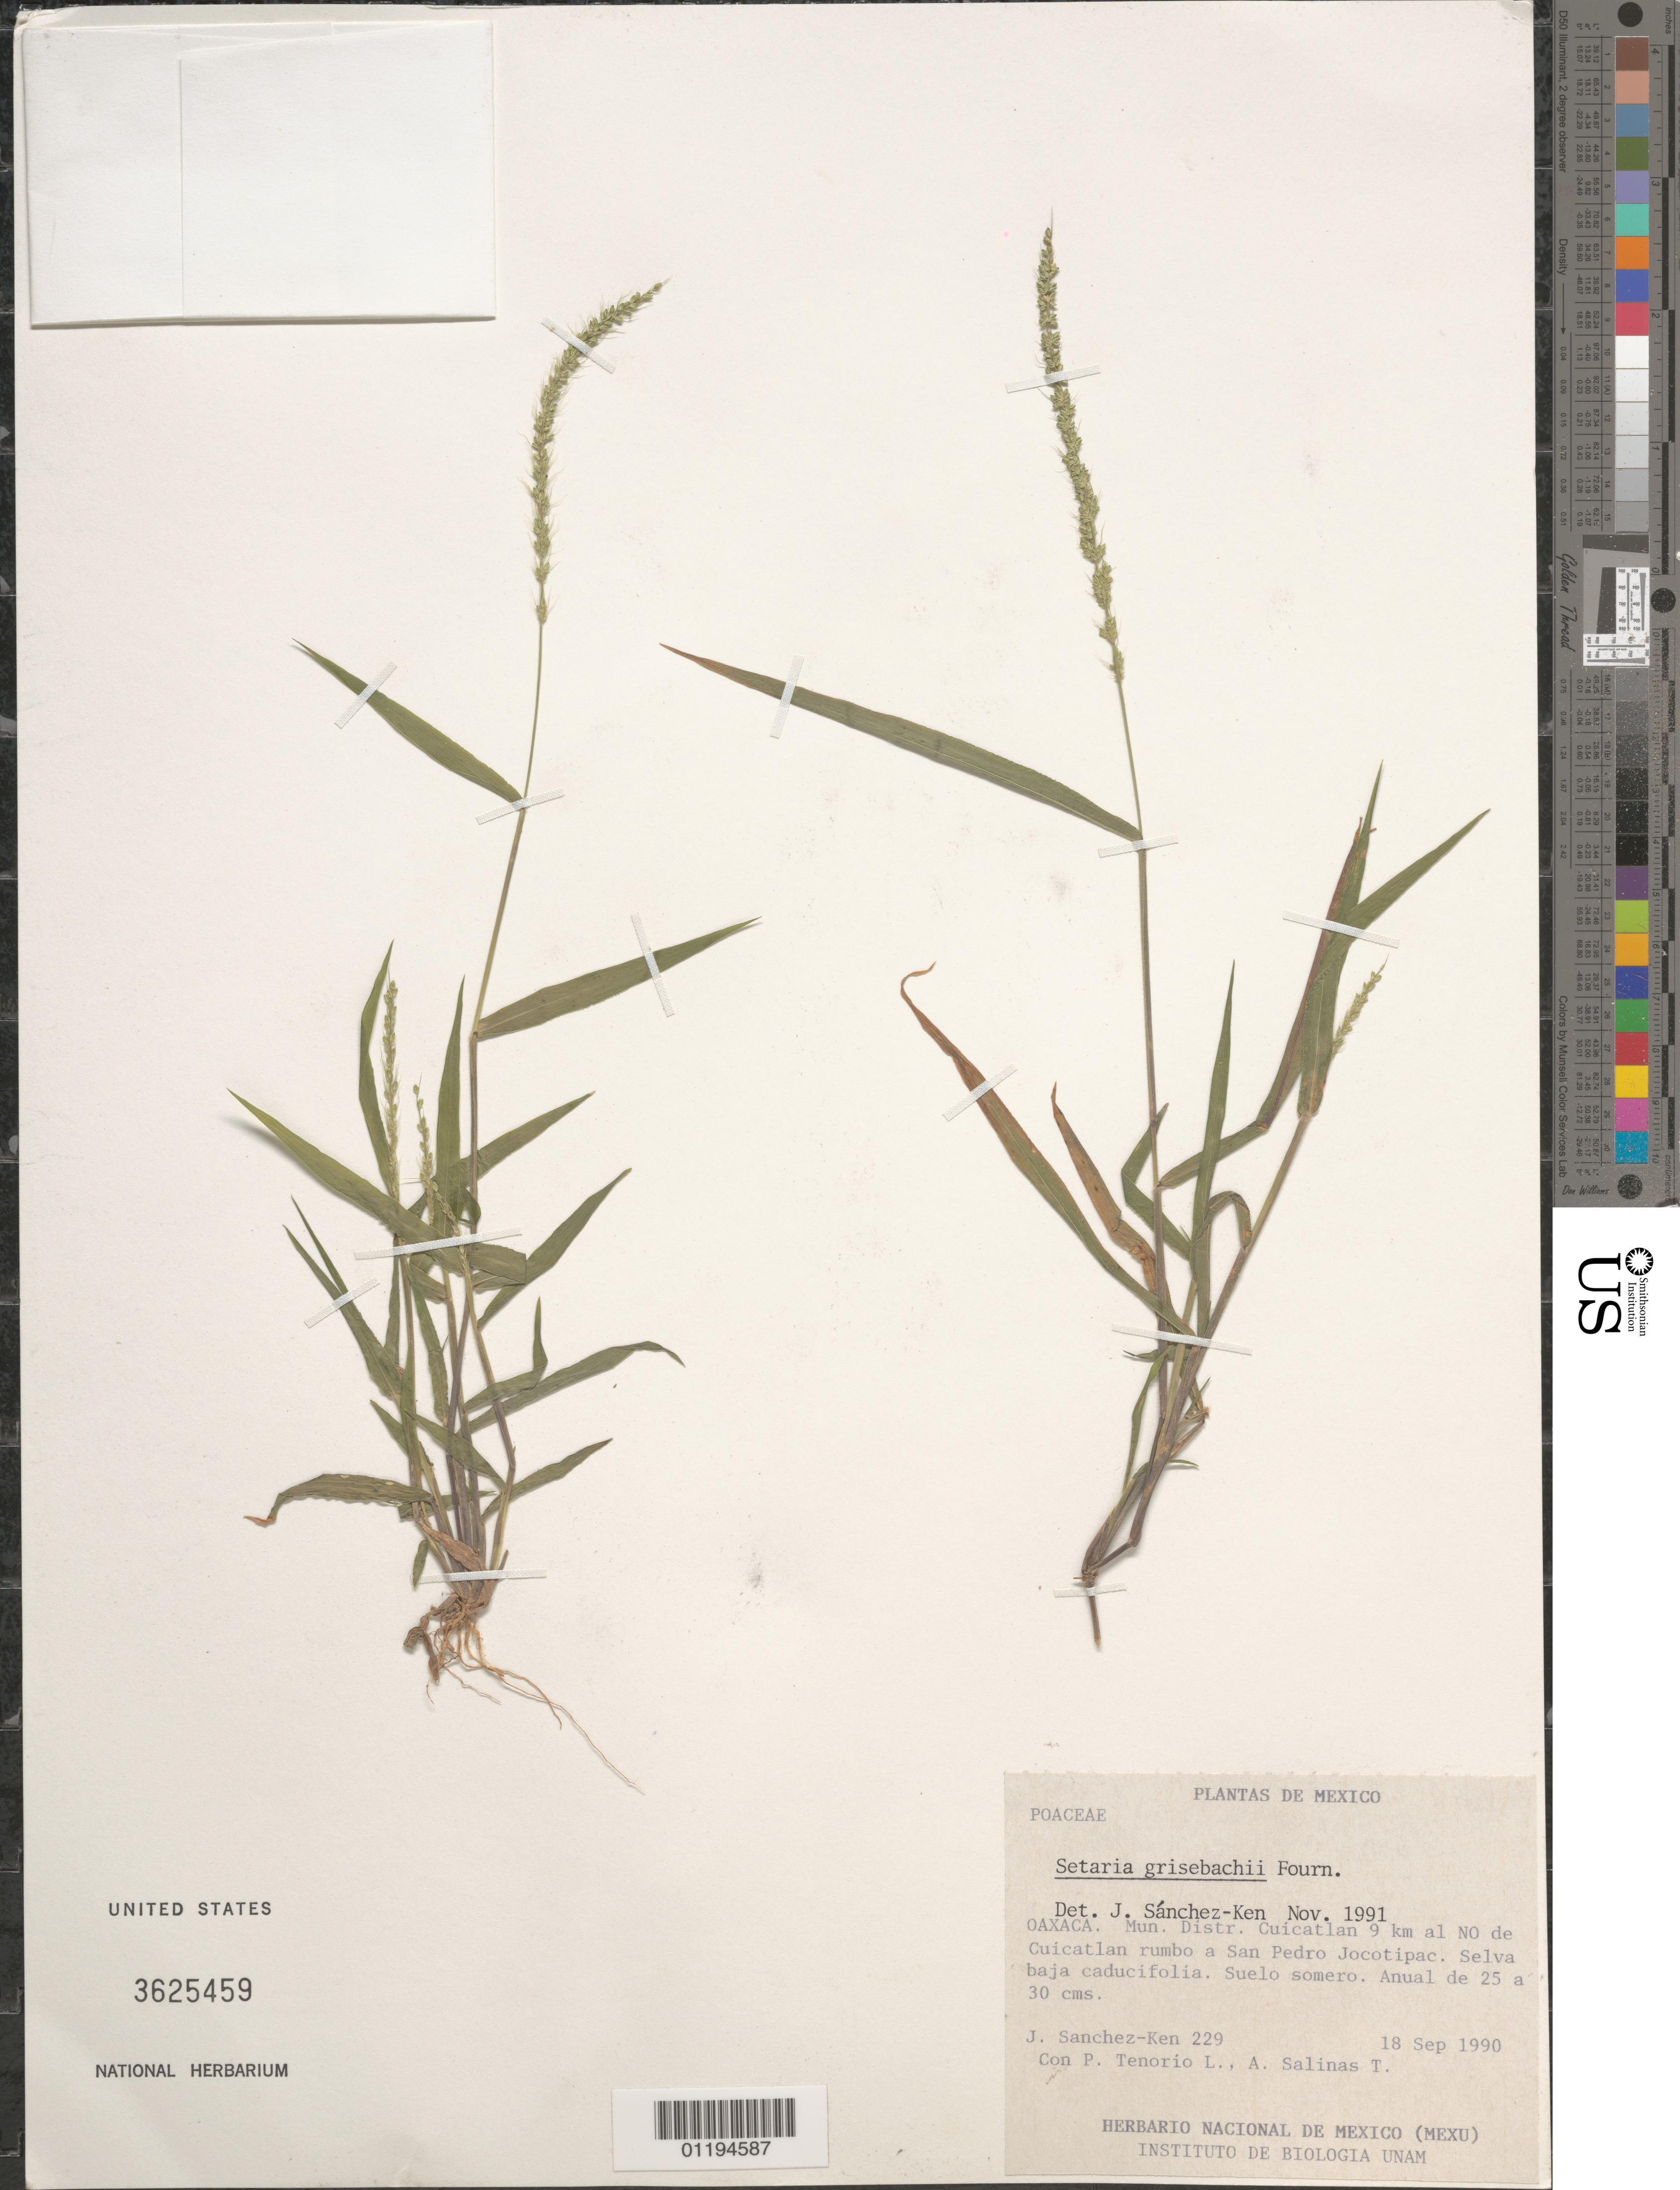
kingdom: Plantae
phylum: Tracheophyta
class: Liliopsida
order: Poales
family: Poaceae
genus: Setaria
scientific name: Setaria grisebachii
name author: E. Fourn.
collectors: J. G. Sánchez-Ken, P. Tenorio L. & A. Salinas T.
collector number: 229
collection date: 1990-09-18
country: Mexico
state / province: Oaxaca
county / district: Cuicatlán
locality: NW of the Cuicatlan course to San Pedro Jacotipac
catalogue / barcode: US 3625459